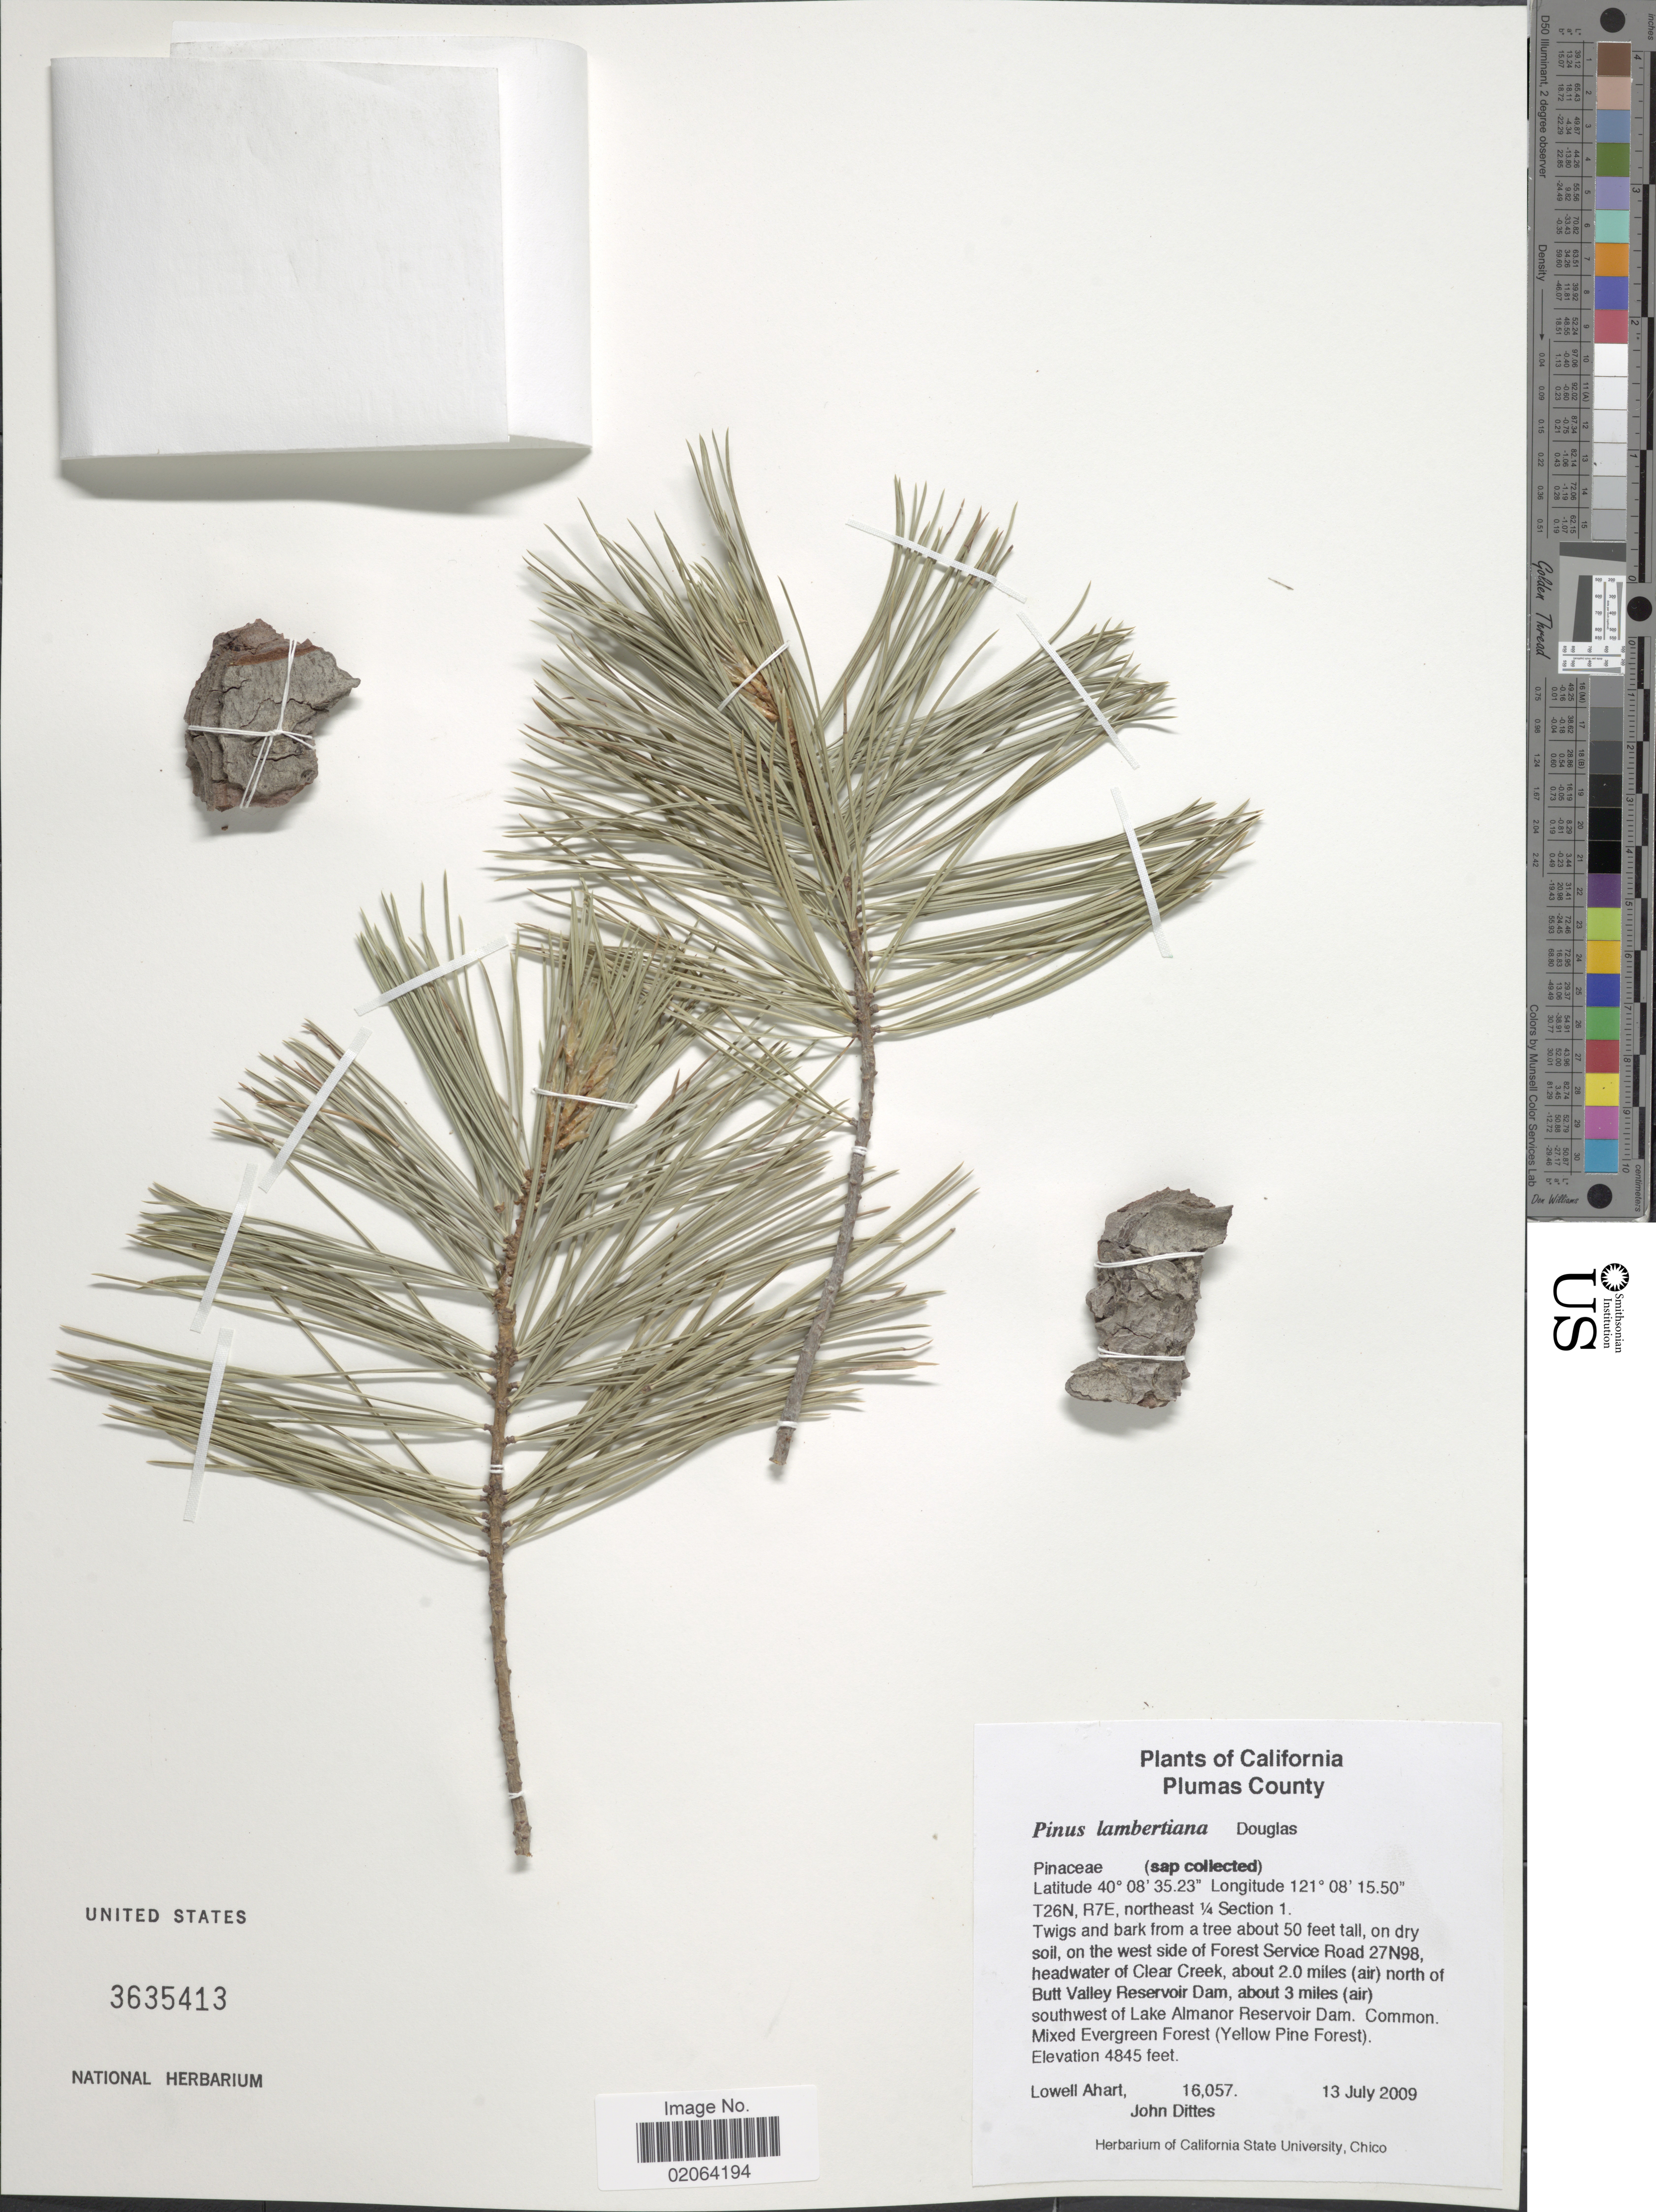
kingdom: Plantae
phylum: Tracheophyta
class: Pinopsida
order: Pinales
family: Pinaceae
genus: Pinus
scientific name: Pinus lambertiana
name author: Douglas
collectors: L. Ahart & J. Dittes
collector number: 16057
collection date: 2009-07-13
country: United States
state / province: California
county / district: Plumas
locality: Plumas County. T26N, R7E, northeast ¼ Section 1. on the west side of Forest Service Road 27N98, headwater of Clear Creek, about 2.0 miles (air) north of Butt Valley Reservoir Dam, about 3 miles (air) southwest of Lake Almanor Reservoir Dam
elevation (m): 1477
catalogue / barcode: US 3635413